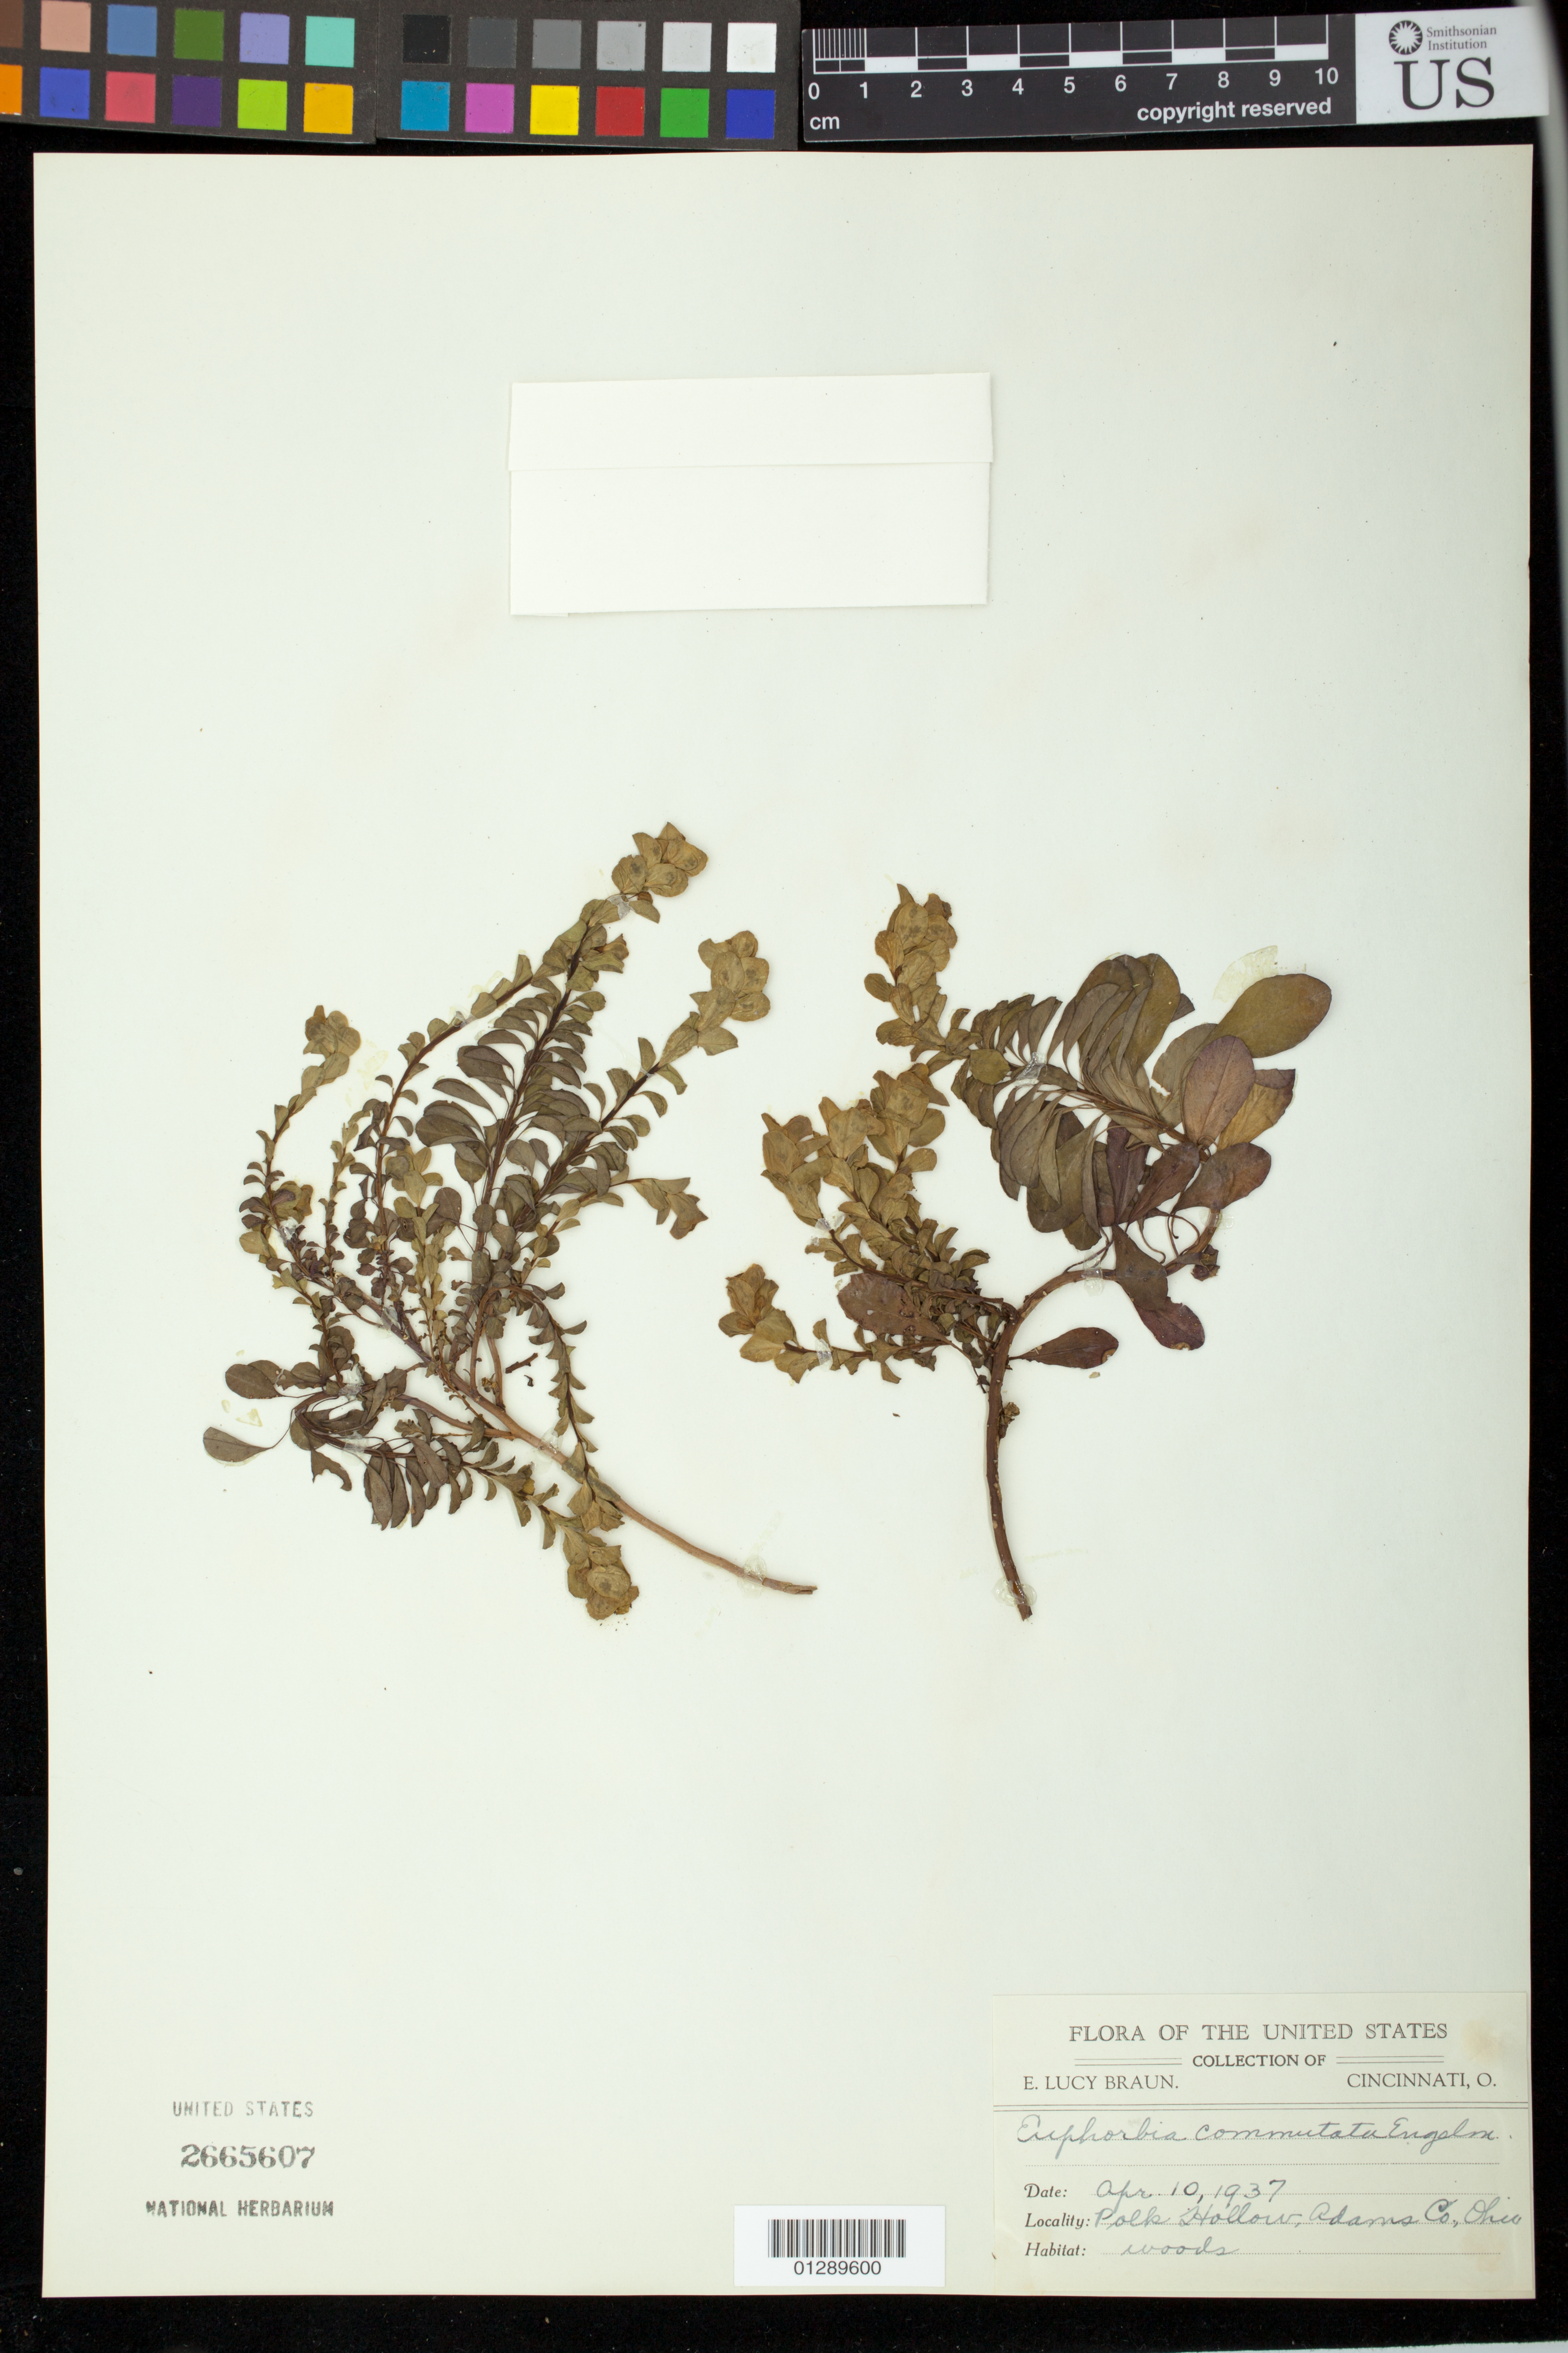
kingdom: Plantae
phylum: Tracheophyta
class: Magnoliopsida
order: Malpighiales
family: Euphorbiaceae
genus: Euphorbia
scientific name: Euphorbia commutata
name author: Engelm. ex A. Gray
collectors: E. L. Braun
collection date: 1937-04-10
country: United States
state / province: Ohio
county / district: Adams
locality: Polk Hollow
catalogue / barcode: US 2665607